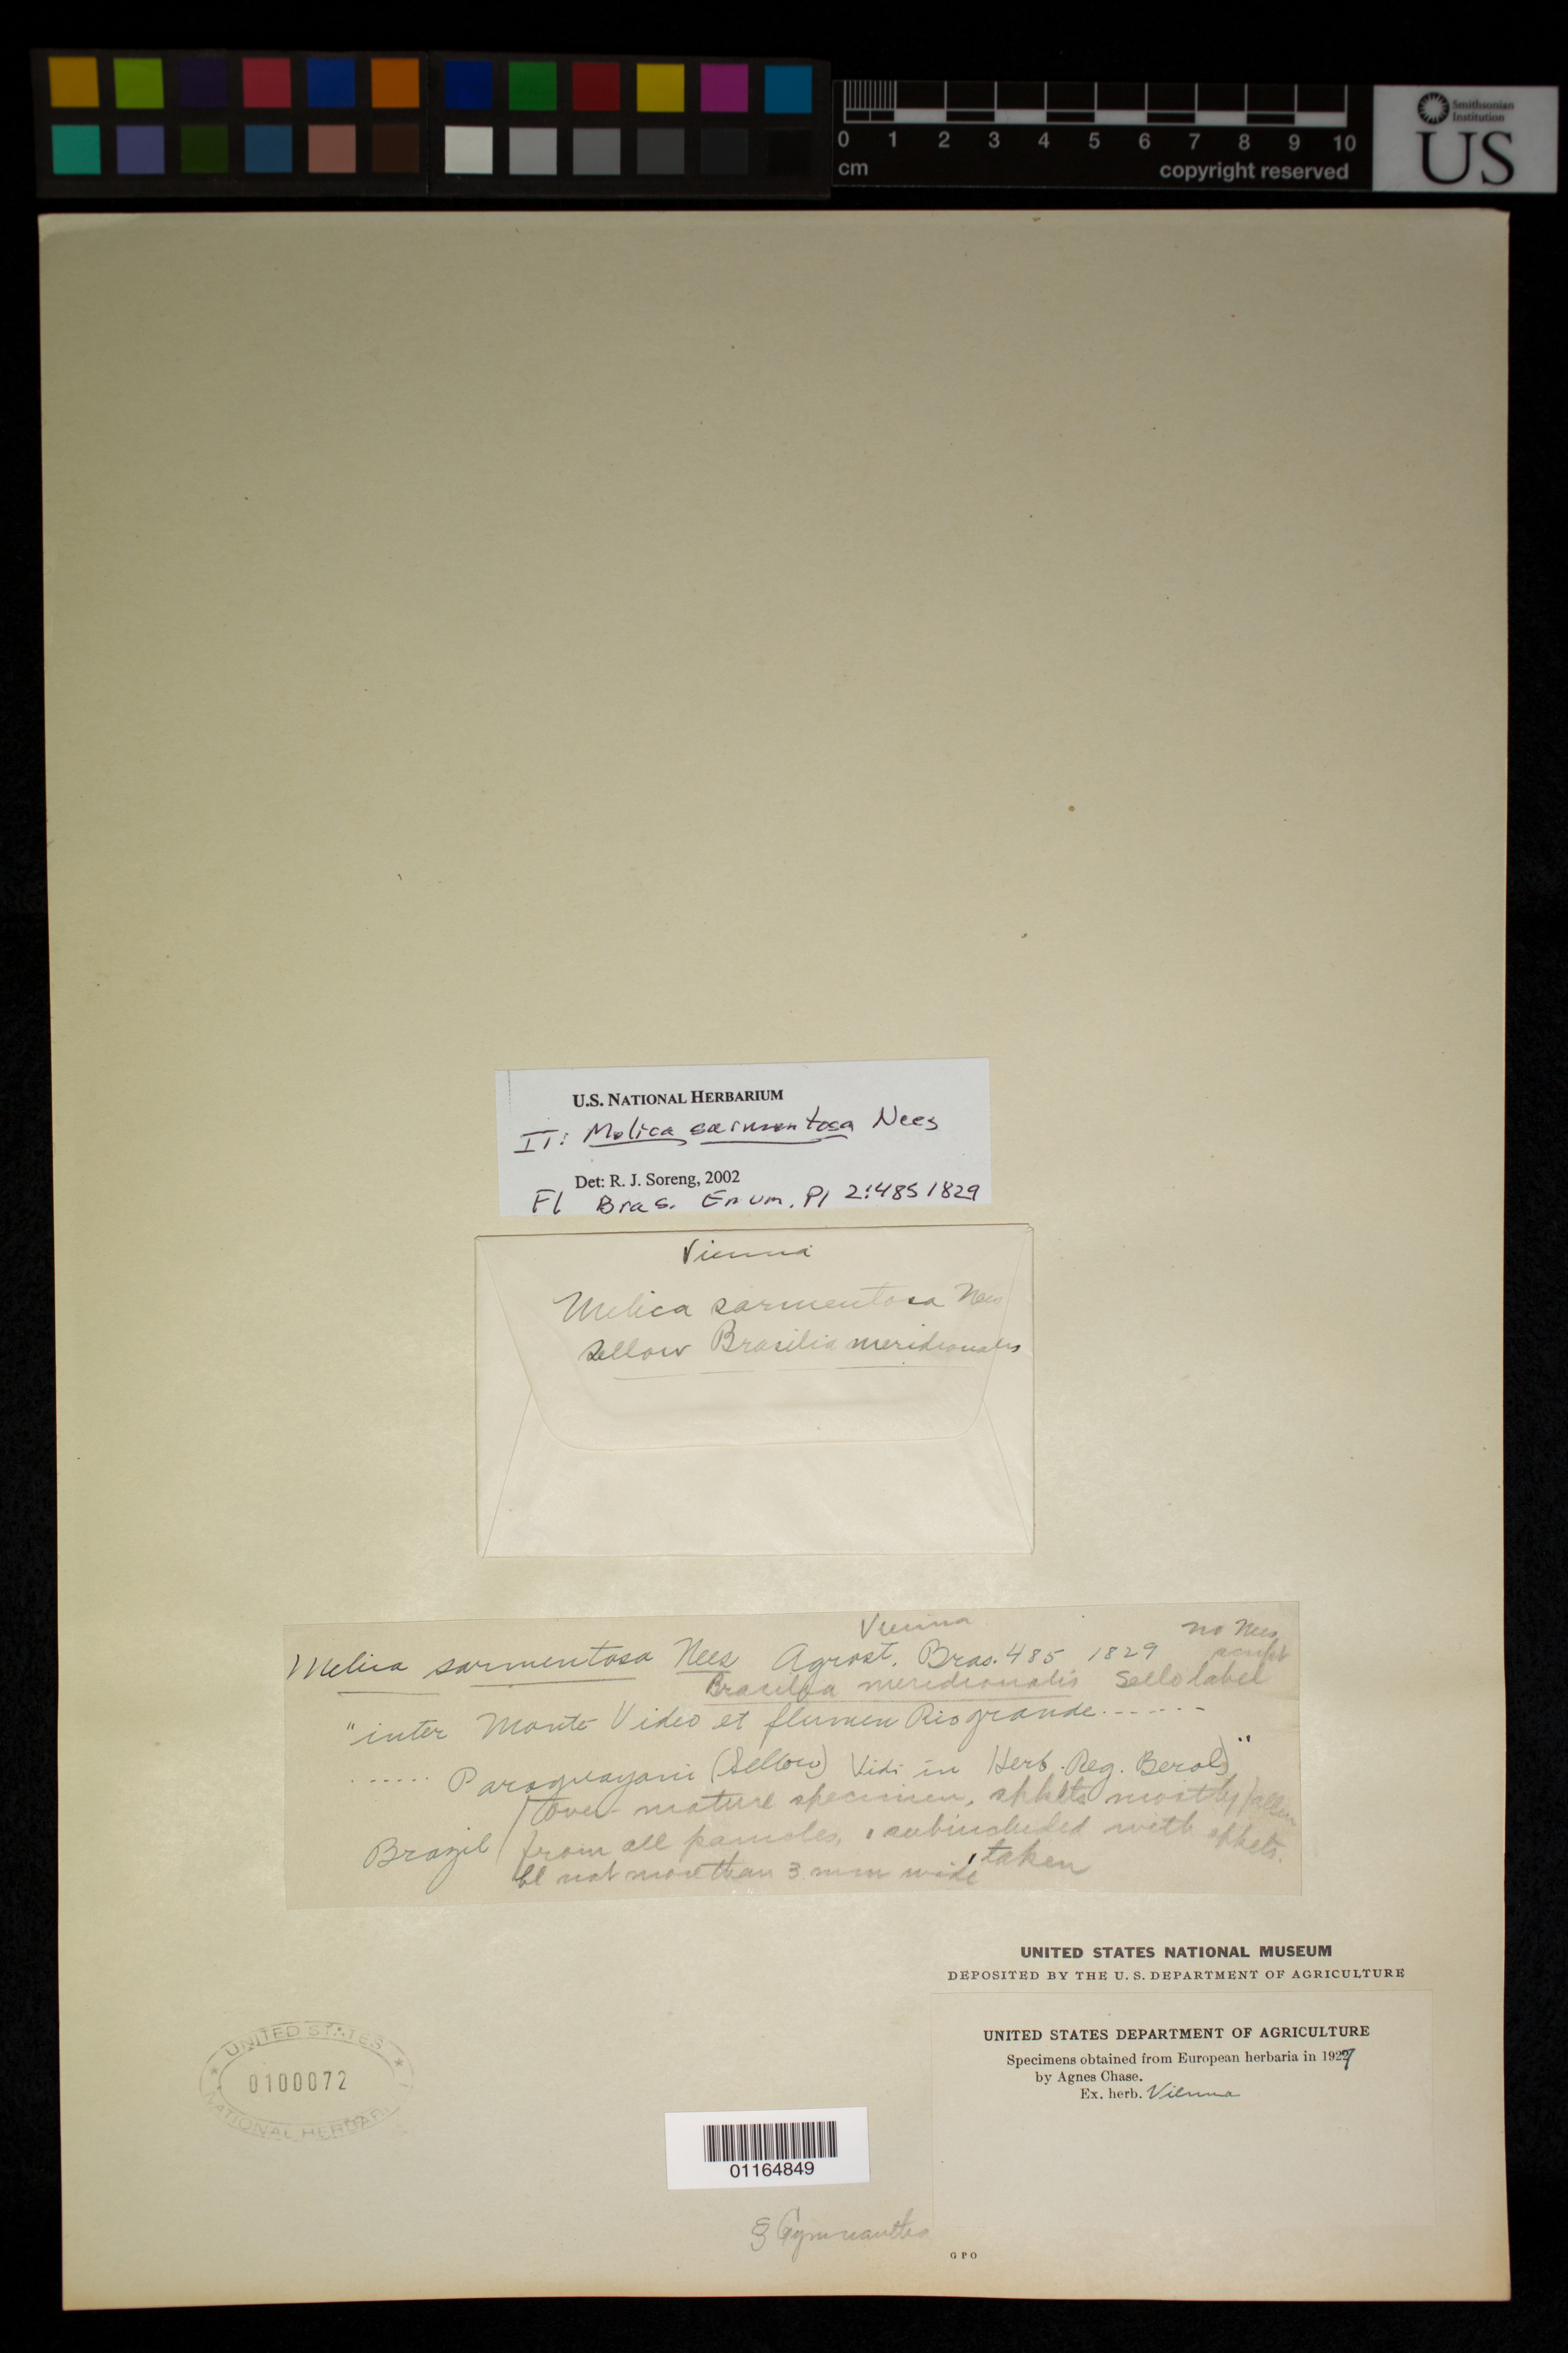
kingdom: Plantae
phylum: Tracheophyta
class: Liliopsida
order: Poales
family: Poaceae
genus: Melica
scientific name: Melica sarmentosa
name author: Nees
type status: Type Collection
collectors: F. Sellow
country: Paraguay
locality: Inter Monte Video et flumin Rio Grande...Paraguayani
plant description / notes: Fragmentary material of type specimen ex herb. Vienna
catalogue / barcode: US 100072